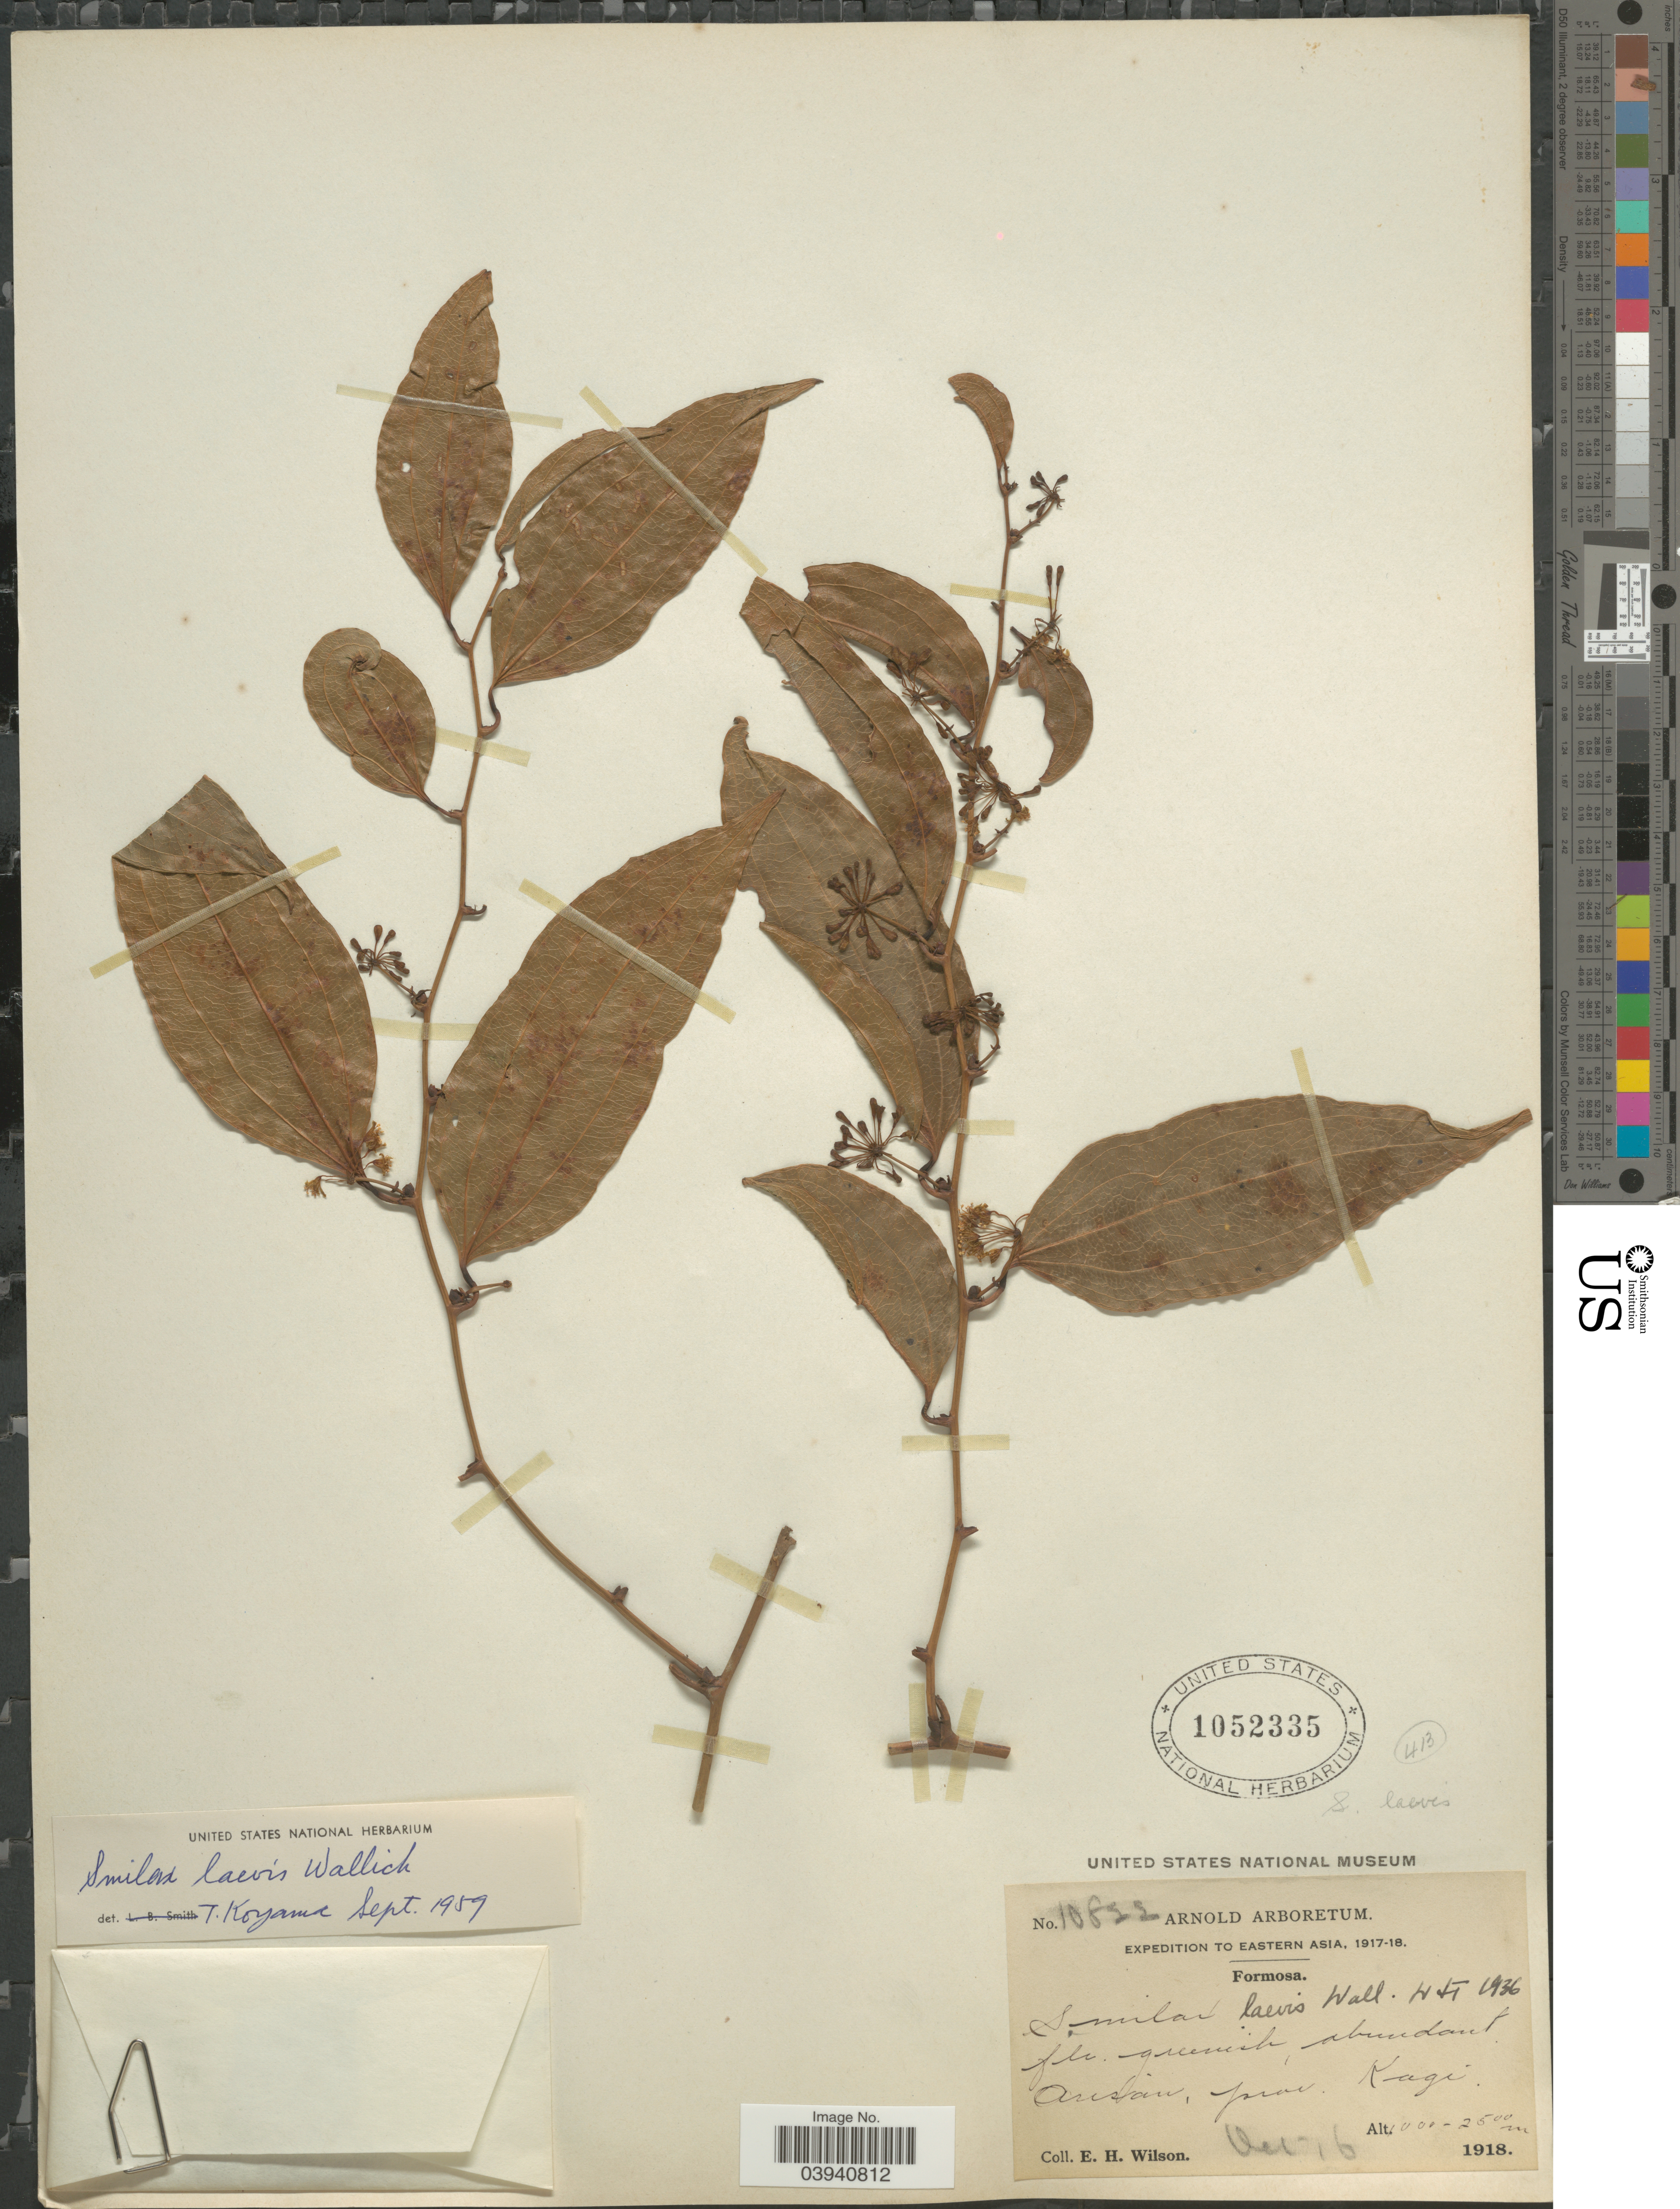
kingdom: Plantae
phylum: Tracheophyta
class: Liliopsida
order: Liliales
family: Smilacaceae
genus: Smilax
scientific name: Smilax laevis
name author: Wall. ex A. DC.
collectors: E. Wilson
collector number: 10822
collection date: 1918-10-16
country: Taiwan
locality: Eastern Asia. Formosa. Arisan, Prov. Kagi.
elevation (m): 1000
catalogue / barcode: US 1052335